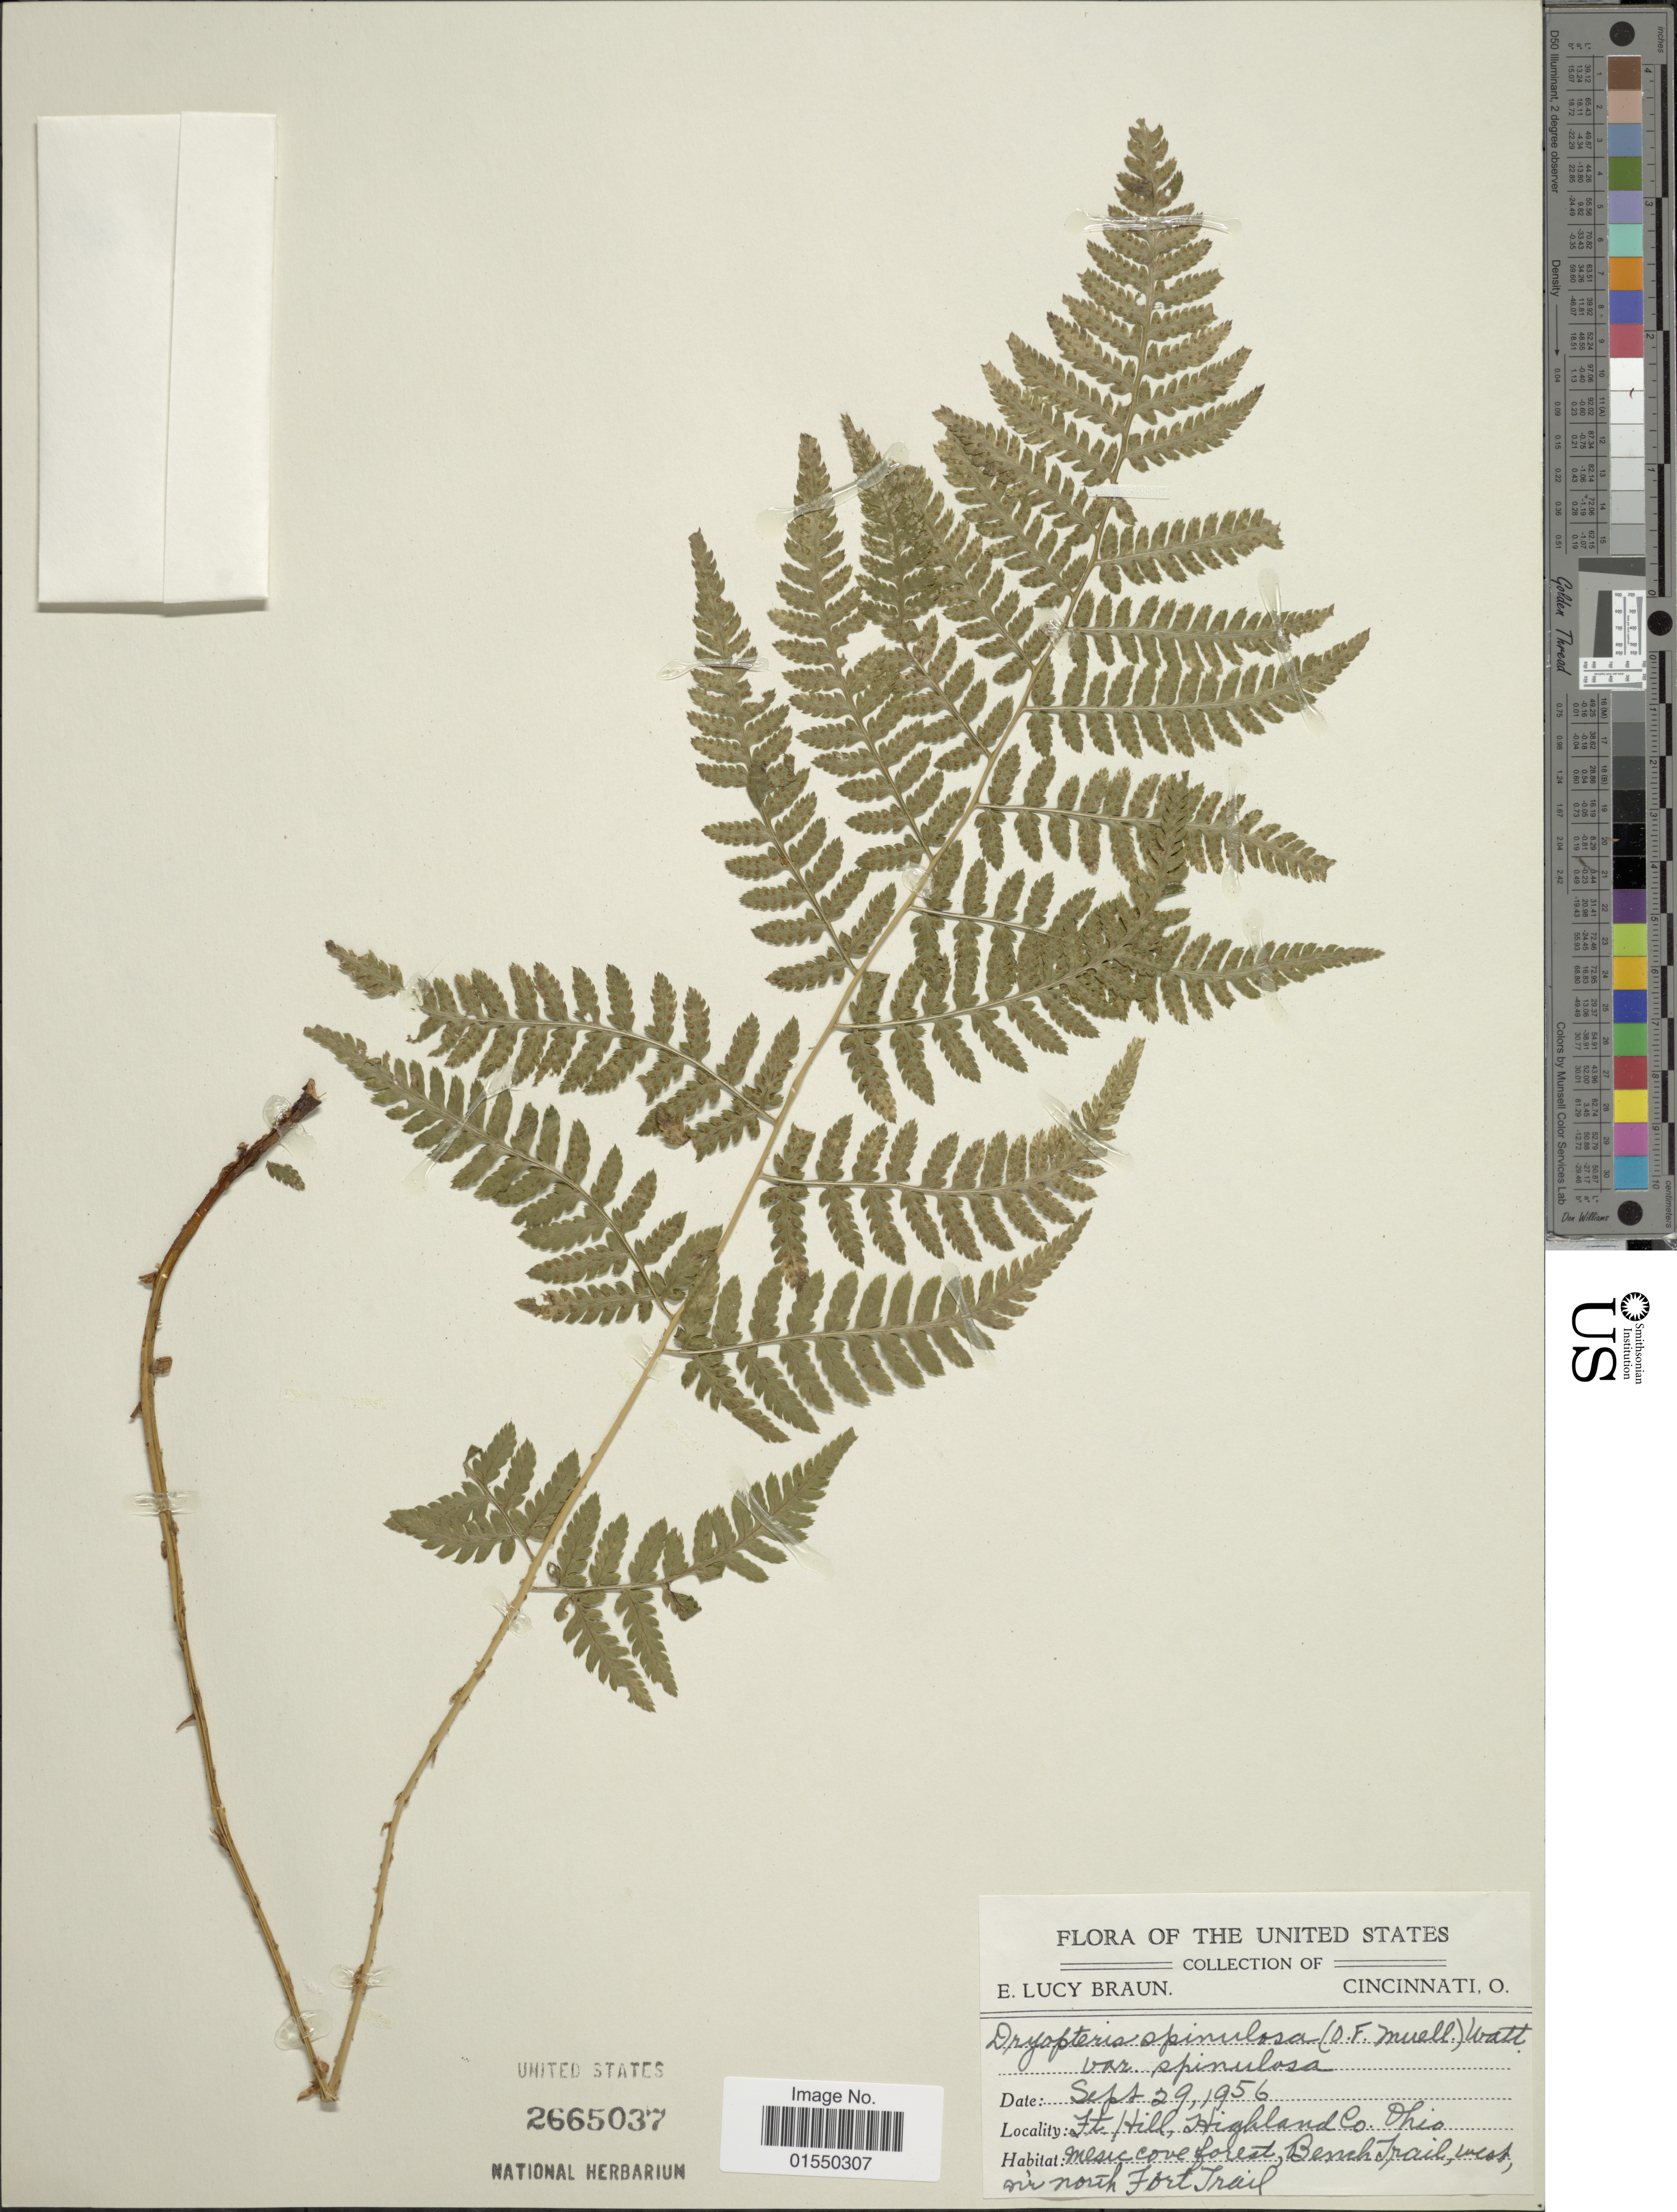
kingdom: Plantae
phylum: Tracheophyta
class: Polypodiopsida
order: Polypodiales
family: Dryopteridaceae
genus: Dryopteris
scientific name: Dryopteris carthusiana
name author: (Villars) H.P. Fuchs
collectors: E. L. Braun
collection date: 1956-09-29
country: United States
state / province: Ohio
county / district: Highland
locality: Ft. Hill, Bench Trail, west near north Fort Trail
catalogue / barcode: US 2665037